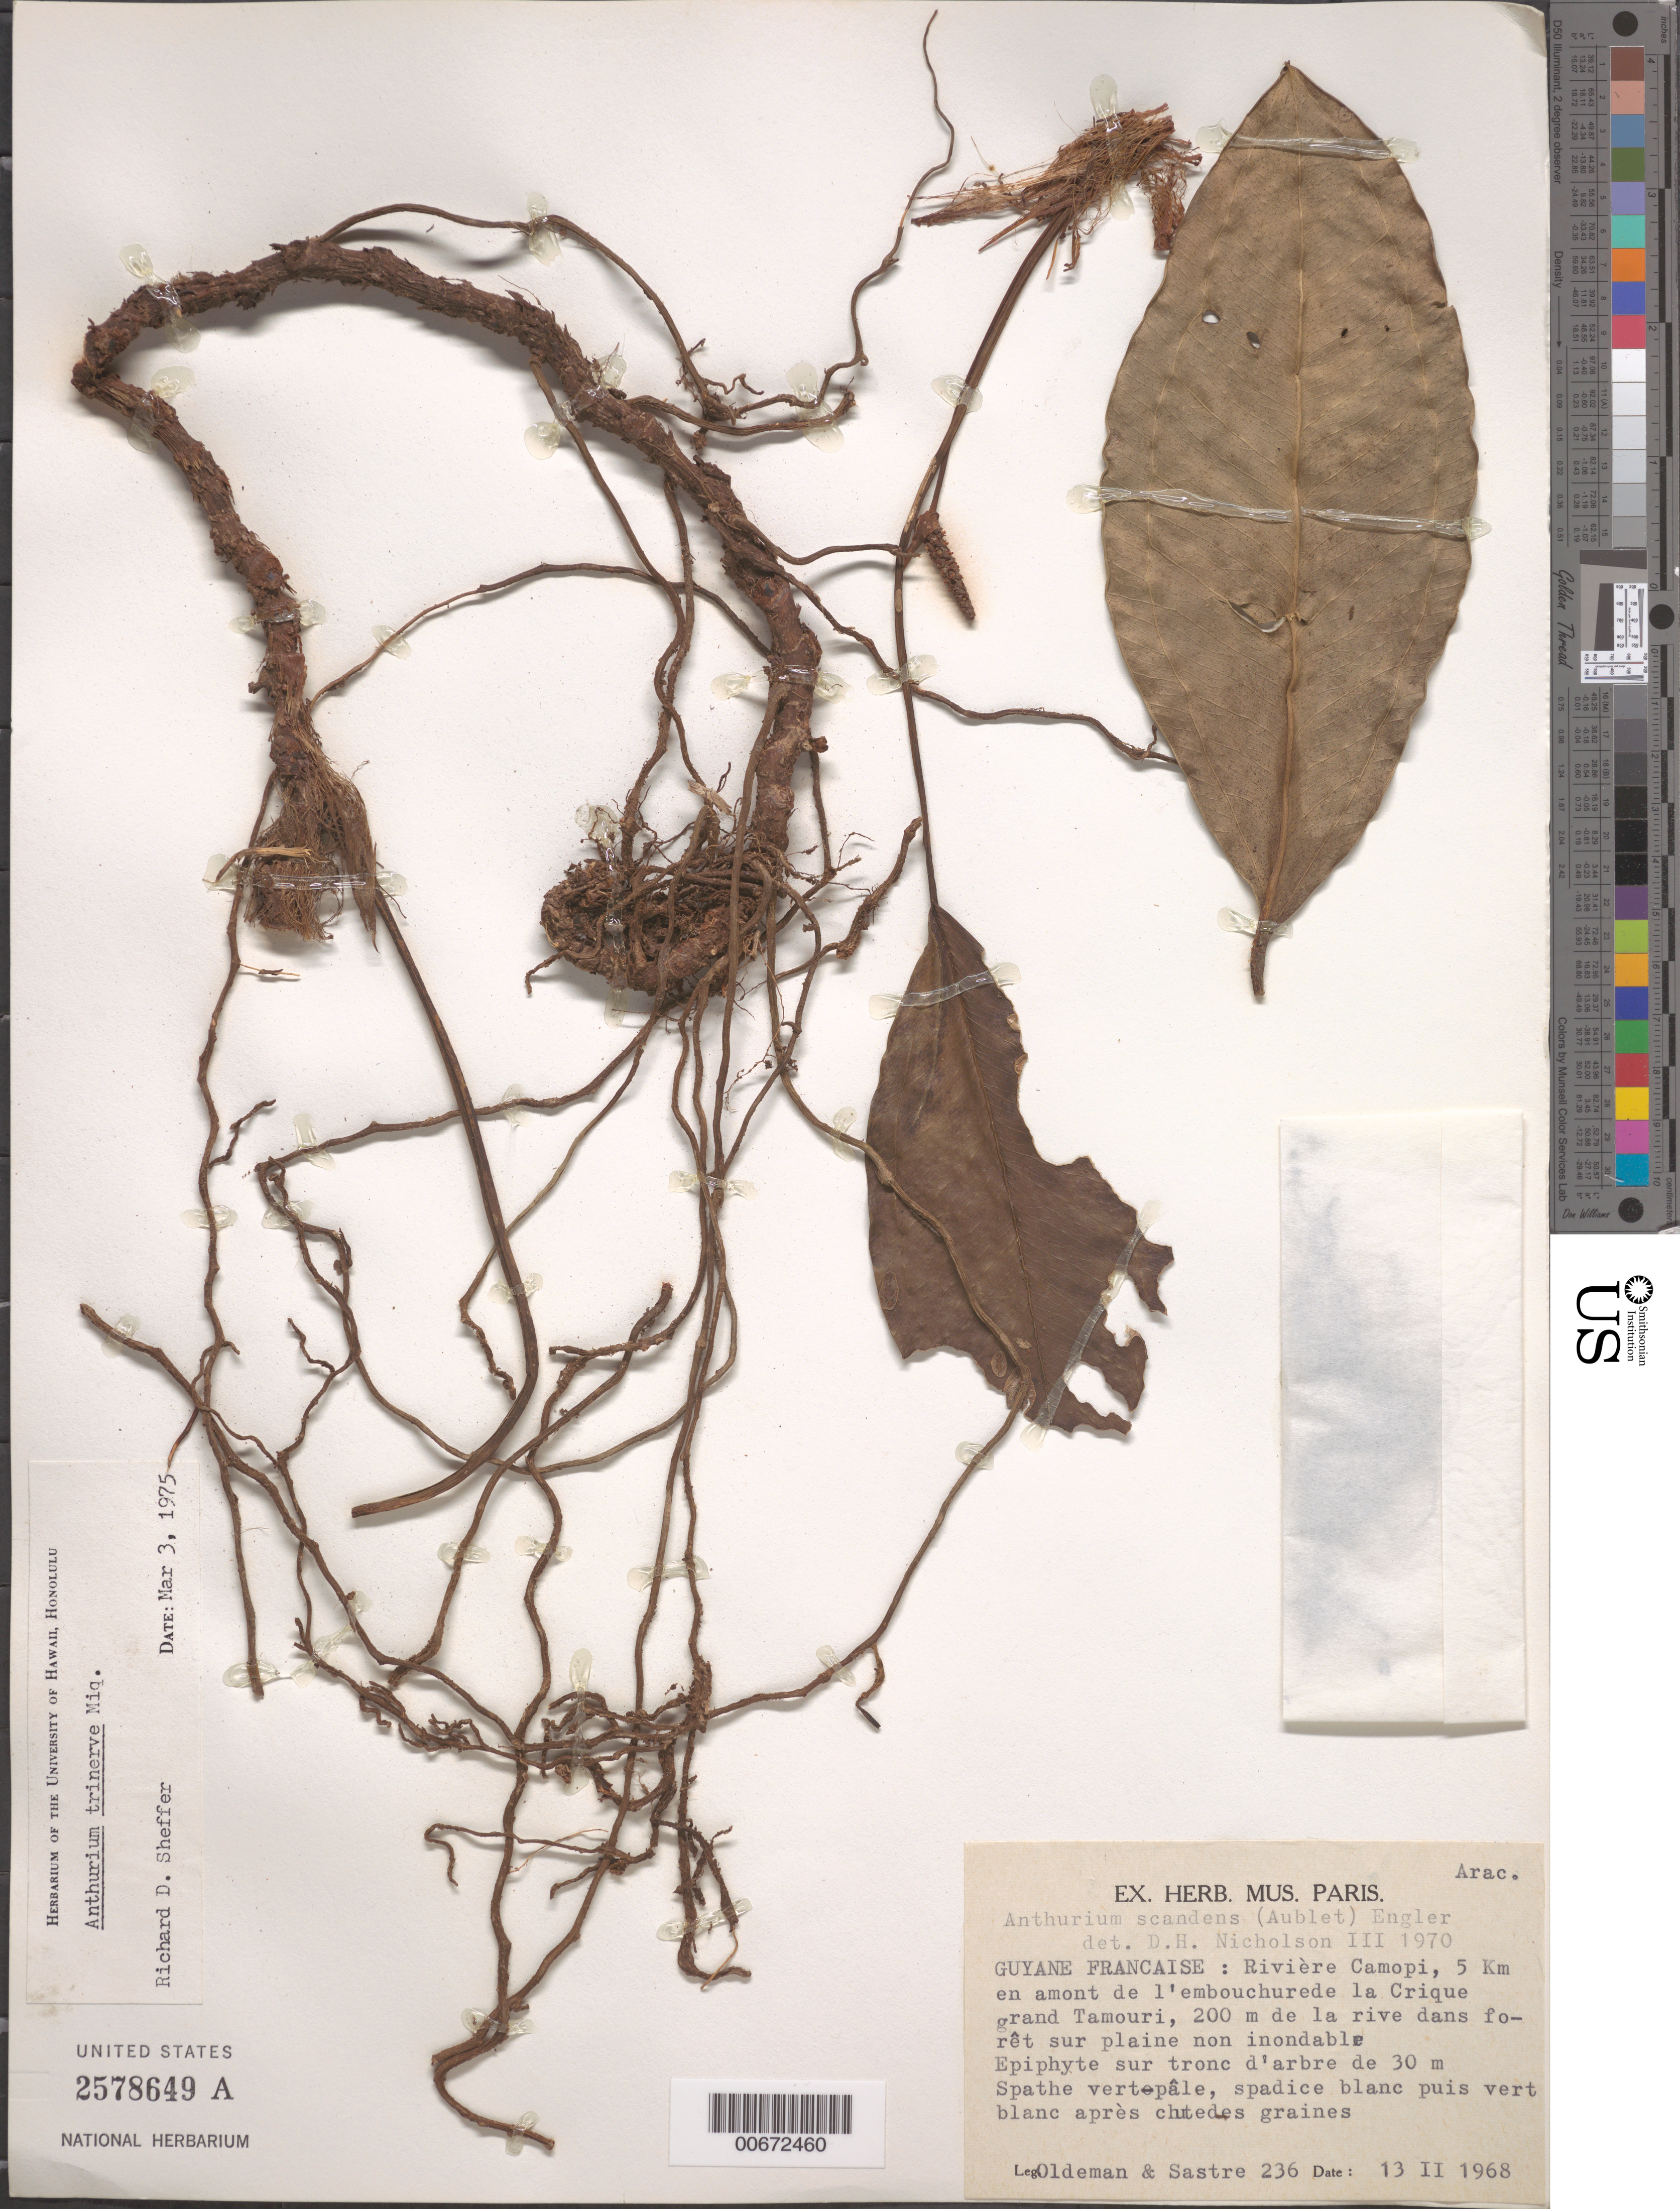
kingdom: Plantae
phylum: Tracheophyta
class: Liliopsida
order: Alismatales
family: Araceae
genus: Anthurium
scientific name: Anthurium trinervium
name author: Miq.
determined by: Sheffer, R. D.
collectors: R. Oldeman & C. H. L. Sastre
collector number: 236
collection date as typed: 13-Feb-68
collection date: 1968-02-13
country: French Guiana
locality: Rivière Camopi, 5 km from mouth of Crique Grand Tamouri, 200 meters from the river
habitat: Inundated plane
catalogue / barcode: US 2578649A